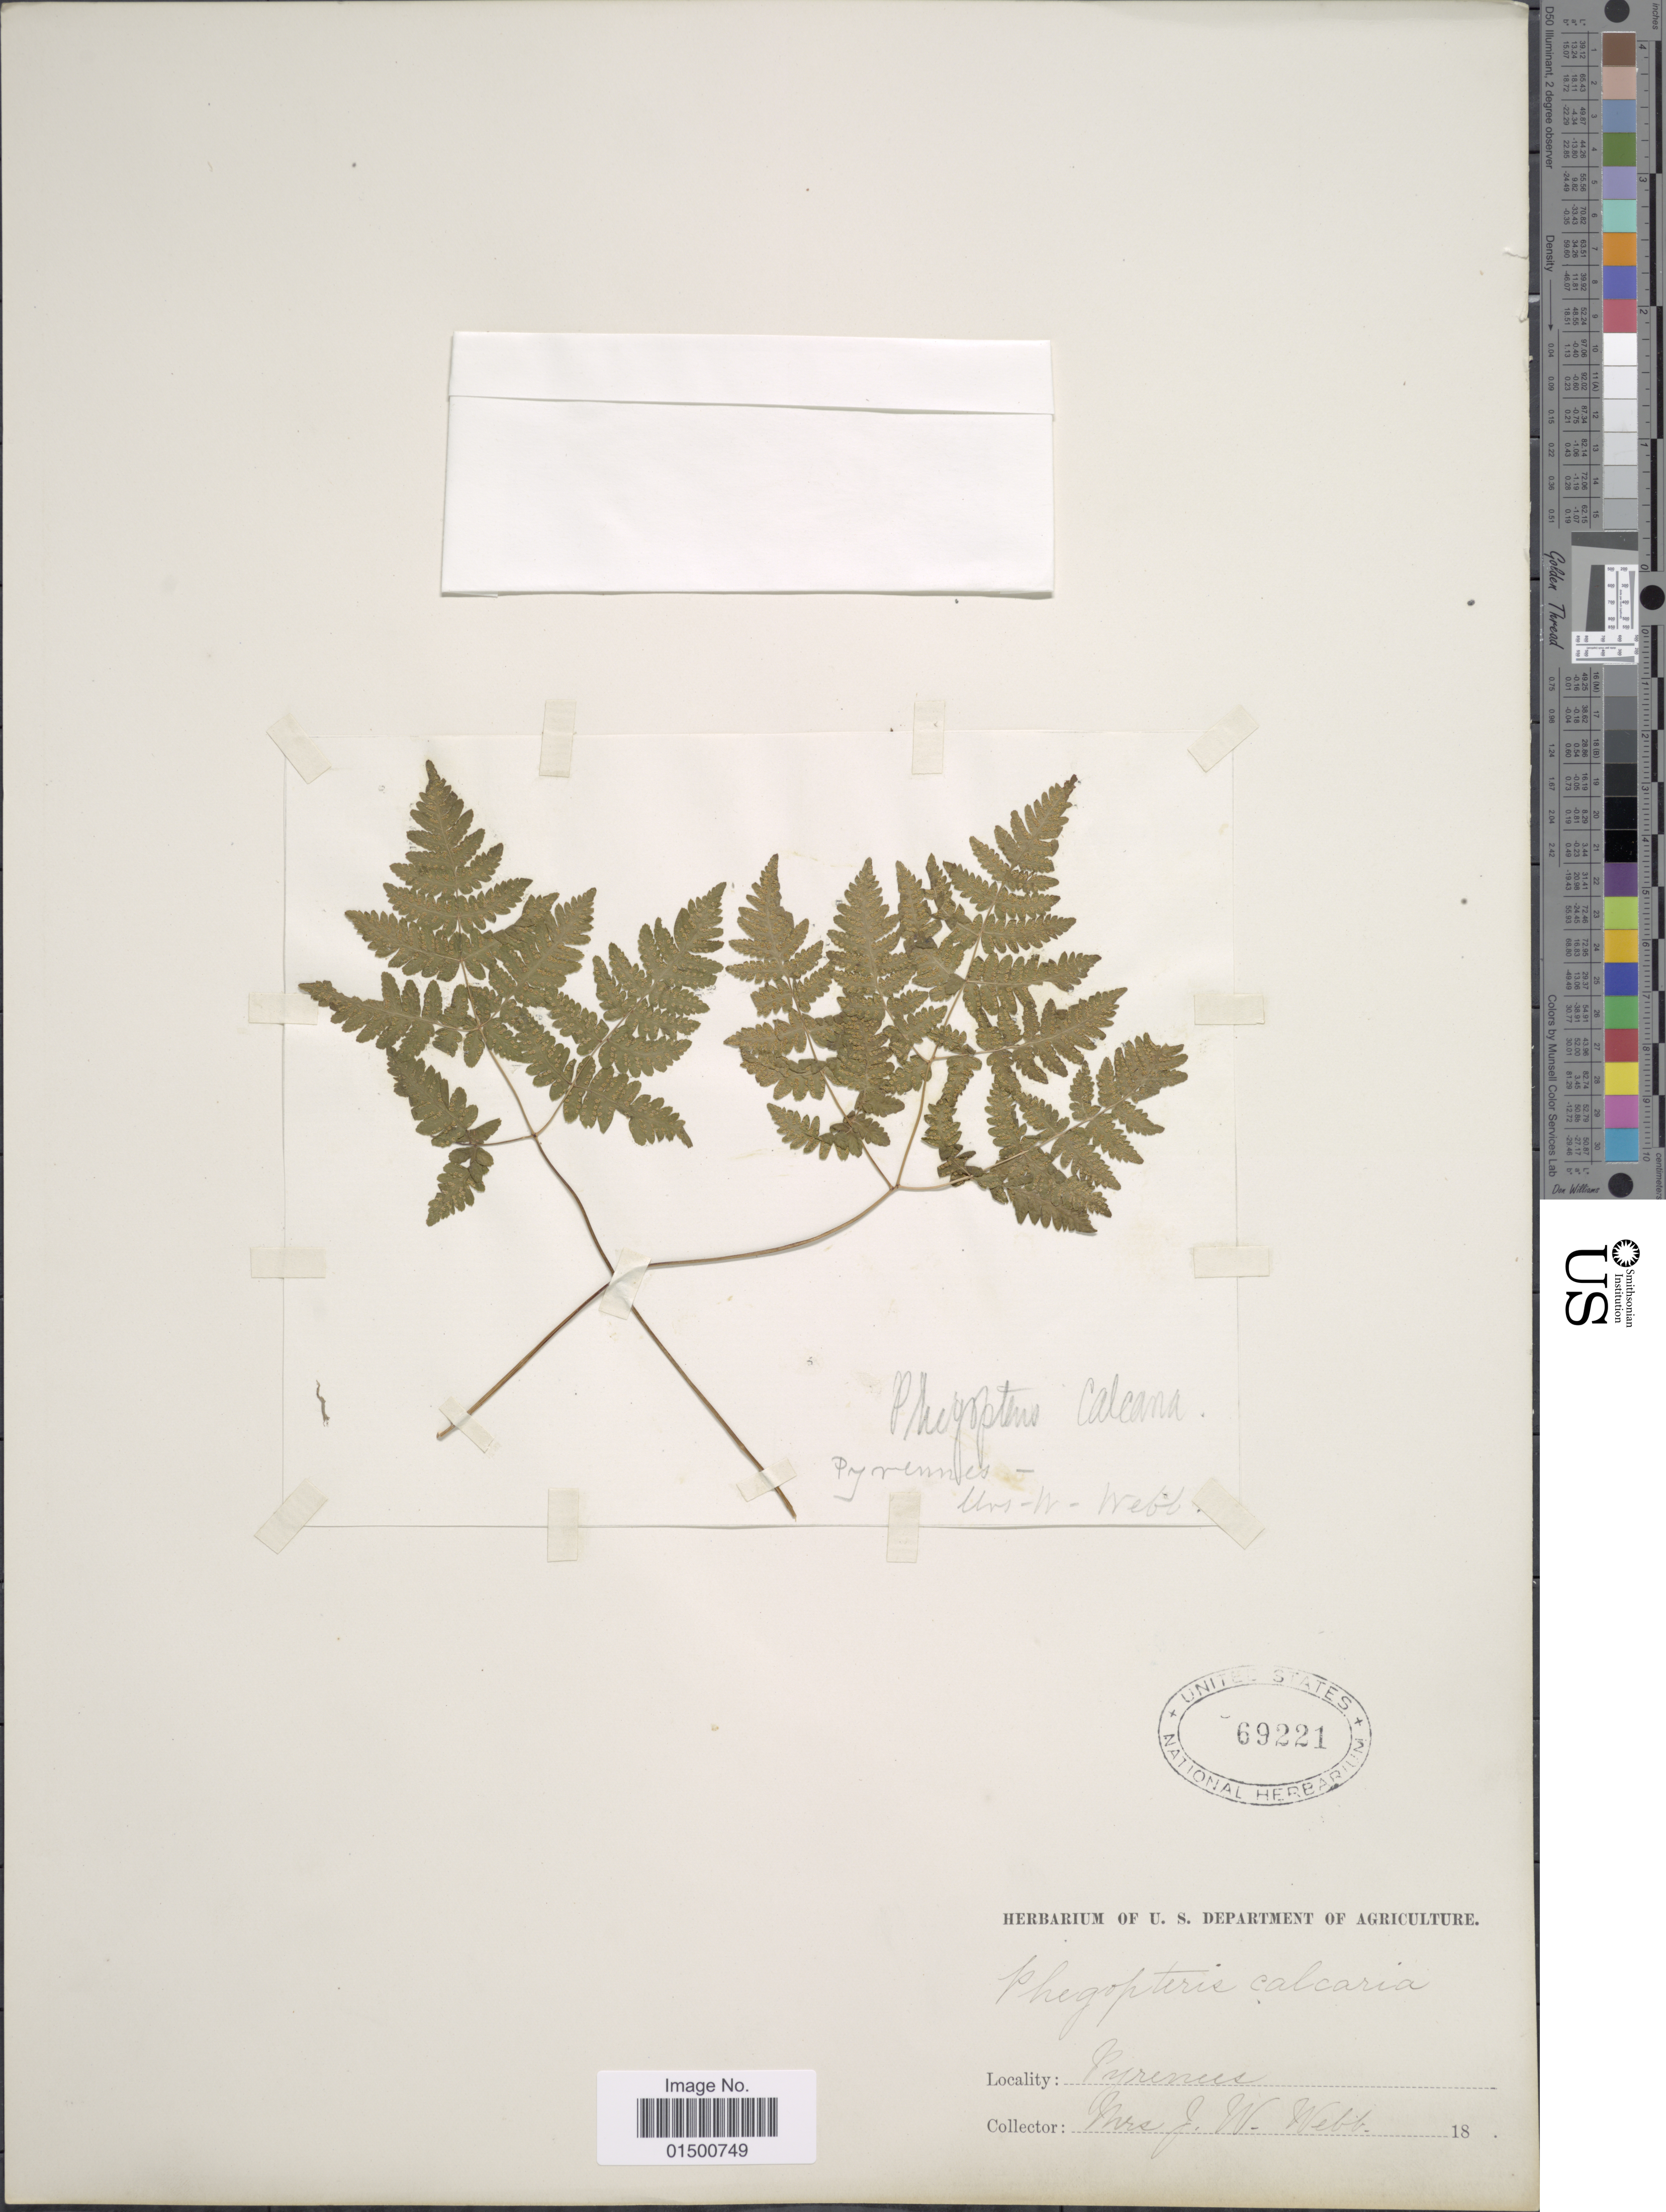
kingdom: Plantae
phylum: Tracheophyta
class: Polypodiopsida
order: Polypodiales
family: Cystopteridaceae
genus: Gymnocarpium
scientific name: Gymnocarpium robertianum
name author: (Hoffm.) Newman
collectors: J. Webb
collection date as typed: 18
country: France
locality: Pyrenees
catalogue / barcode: US 69221